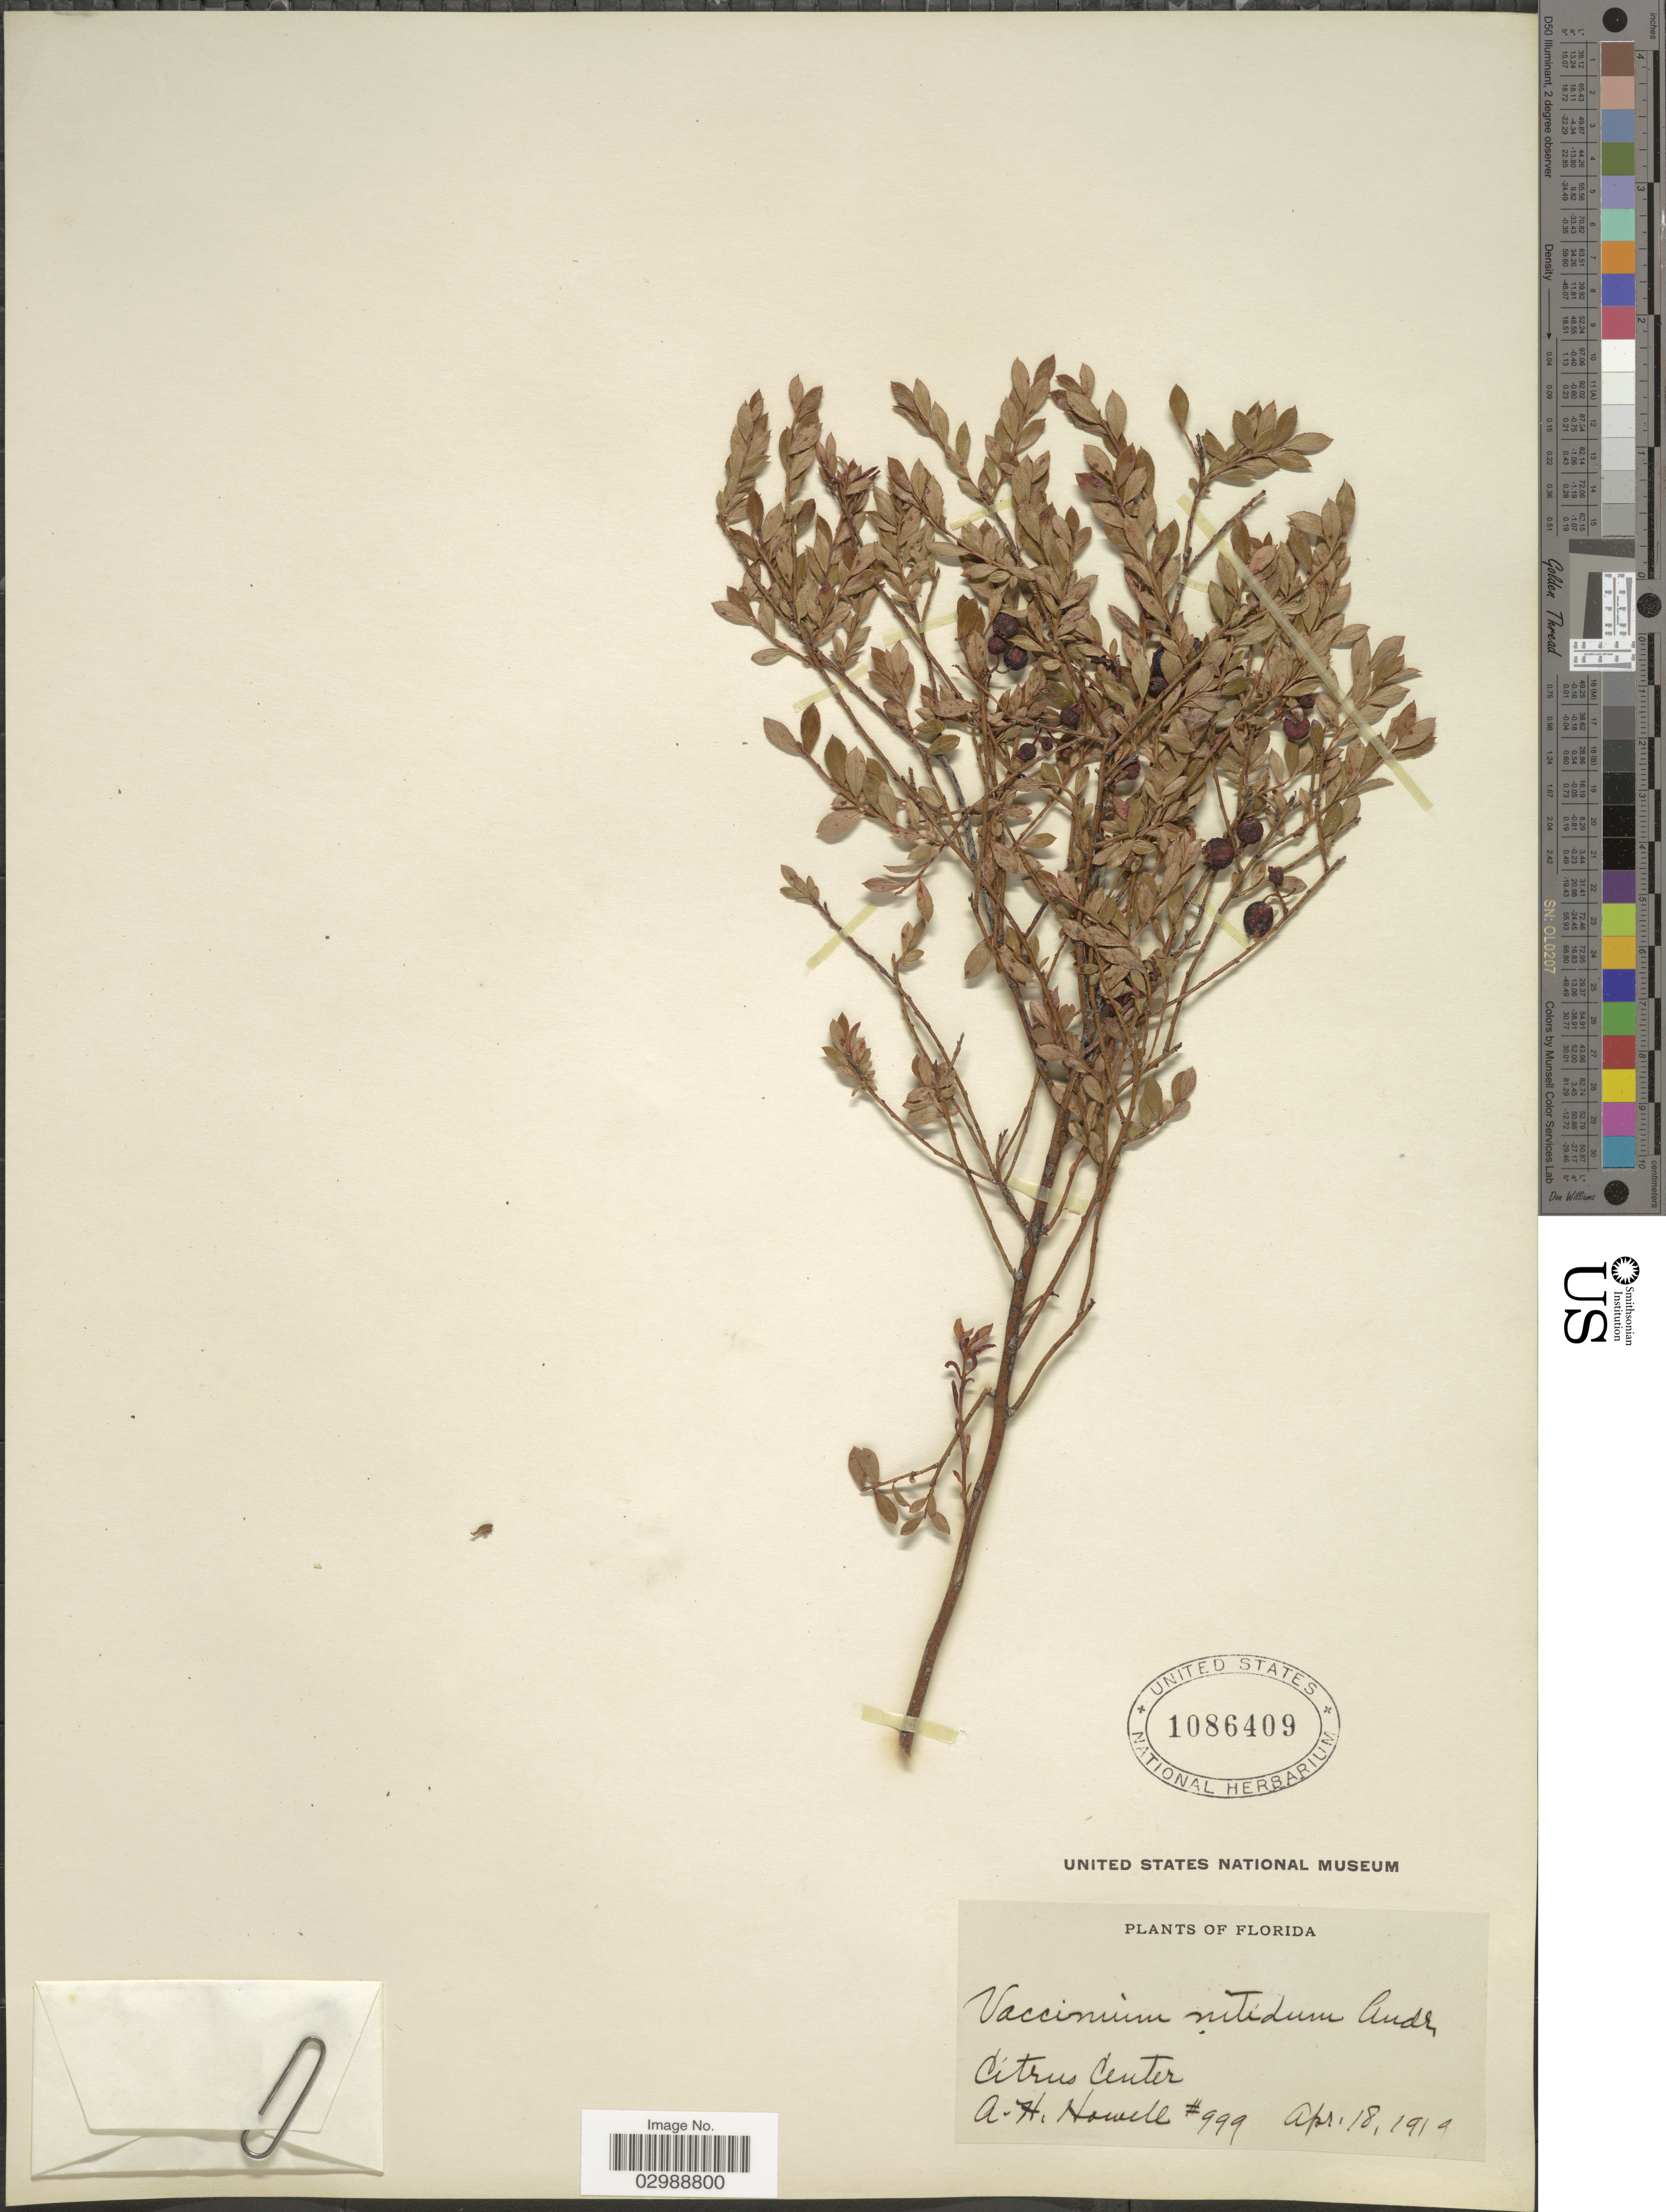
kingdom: Plantae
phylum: Tracheophyta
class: Magnoliopsida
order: Ericales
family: Ericaceae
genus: Vaccinium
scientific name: Vaccinium nitidum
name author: Andrews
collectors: A. Howell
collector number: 999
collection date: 1919-04-18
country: United States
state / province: Florida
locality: Citrus Center.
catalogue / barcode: US 1086409